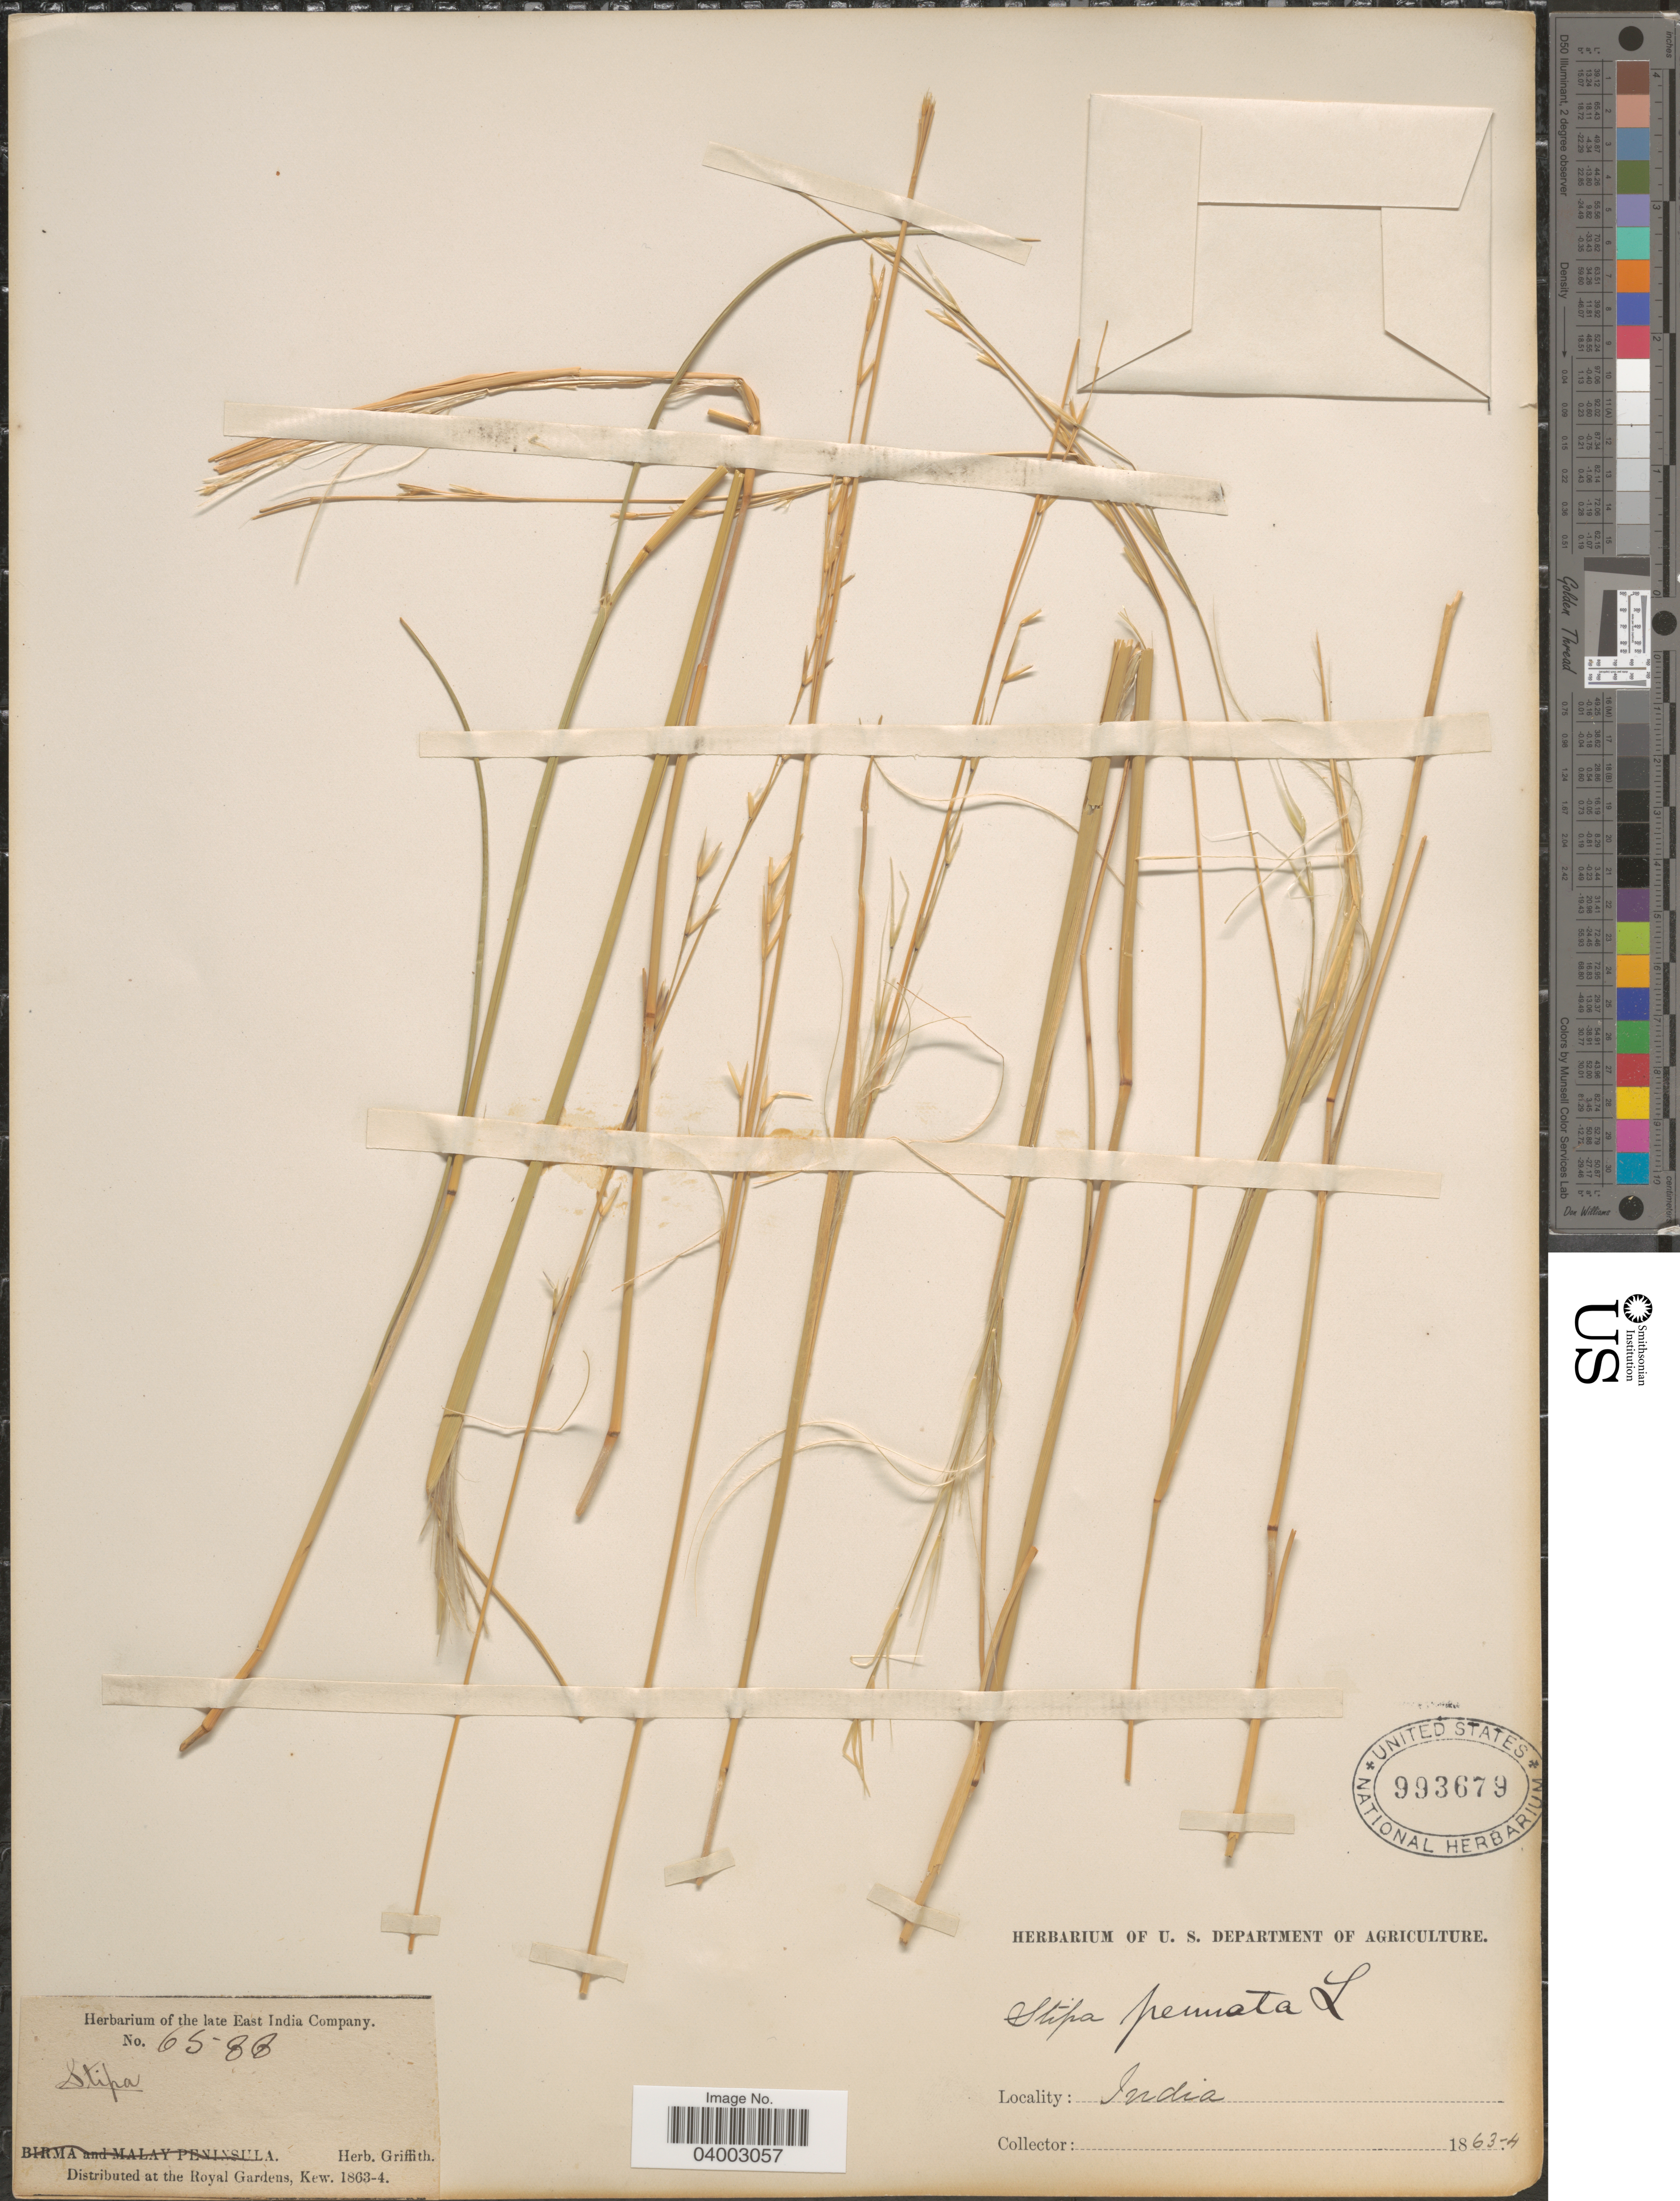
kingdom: Plantae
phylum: Tracheophyta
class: Liliopsida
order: Poales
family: Poaceae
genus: Stipa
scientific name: Stipa sp.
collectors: ex herb. Griffith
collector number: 65-88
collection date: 1863/1864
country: India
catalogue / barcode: US 993679